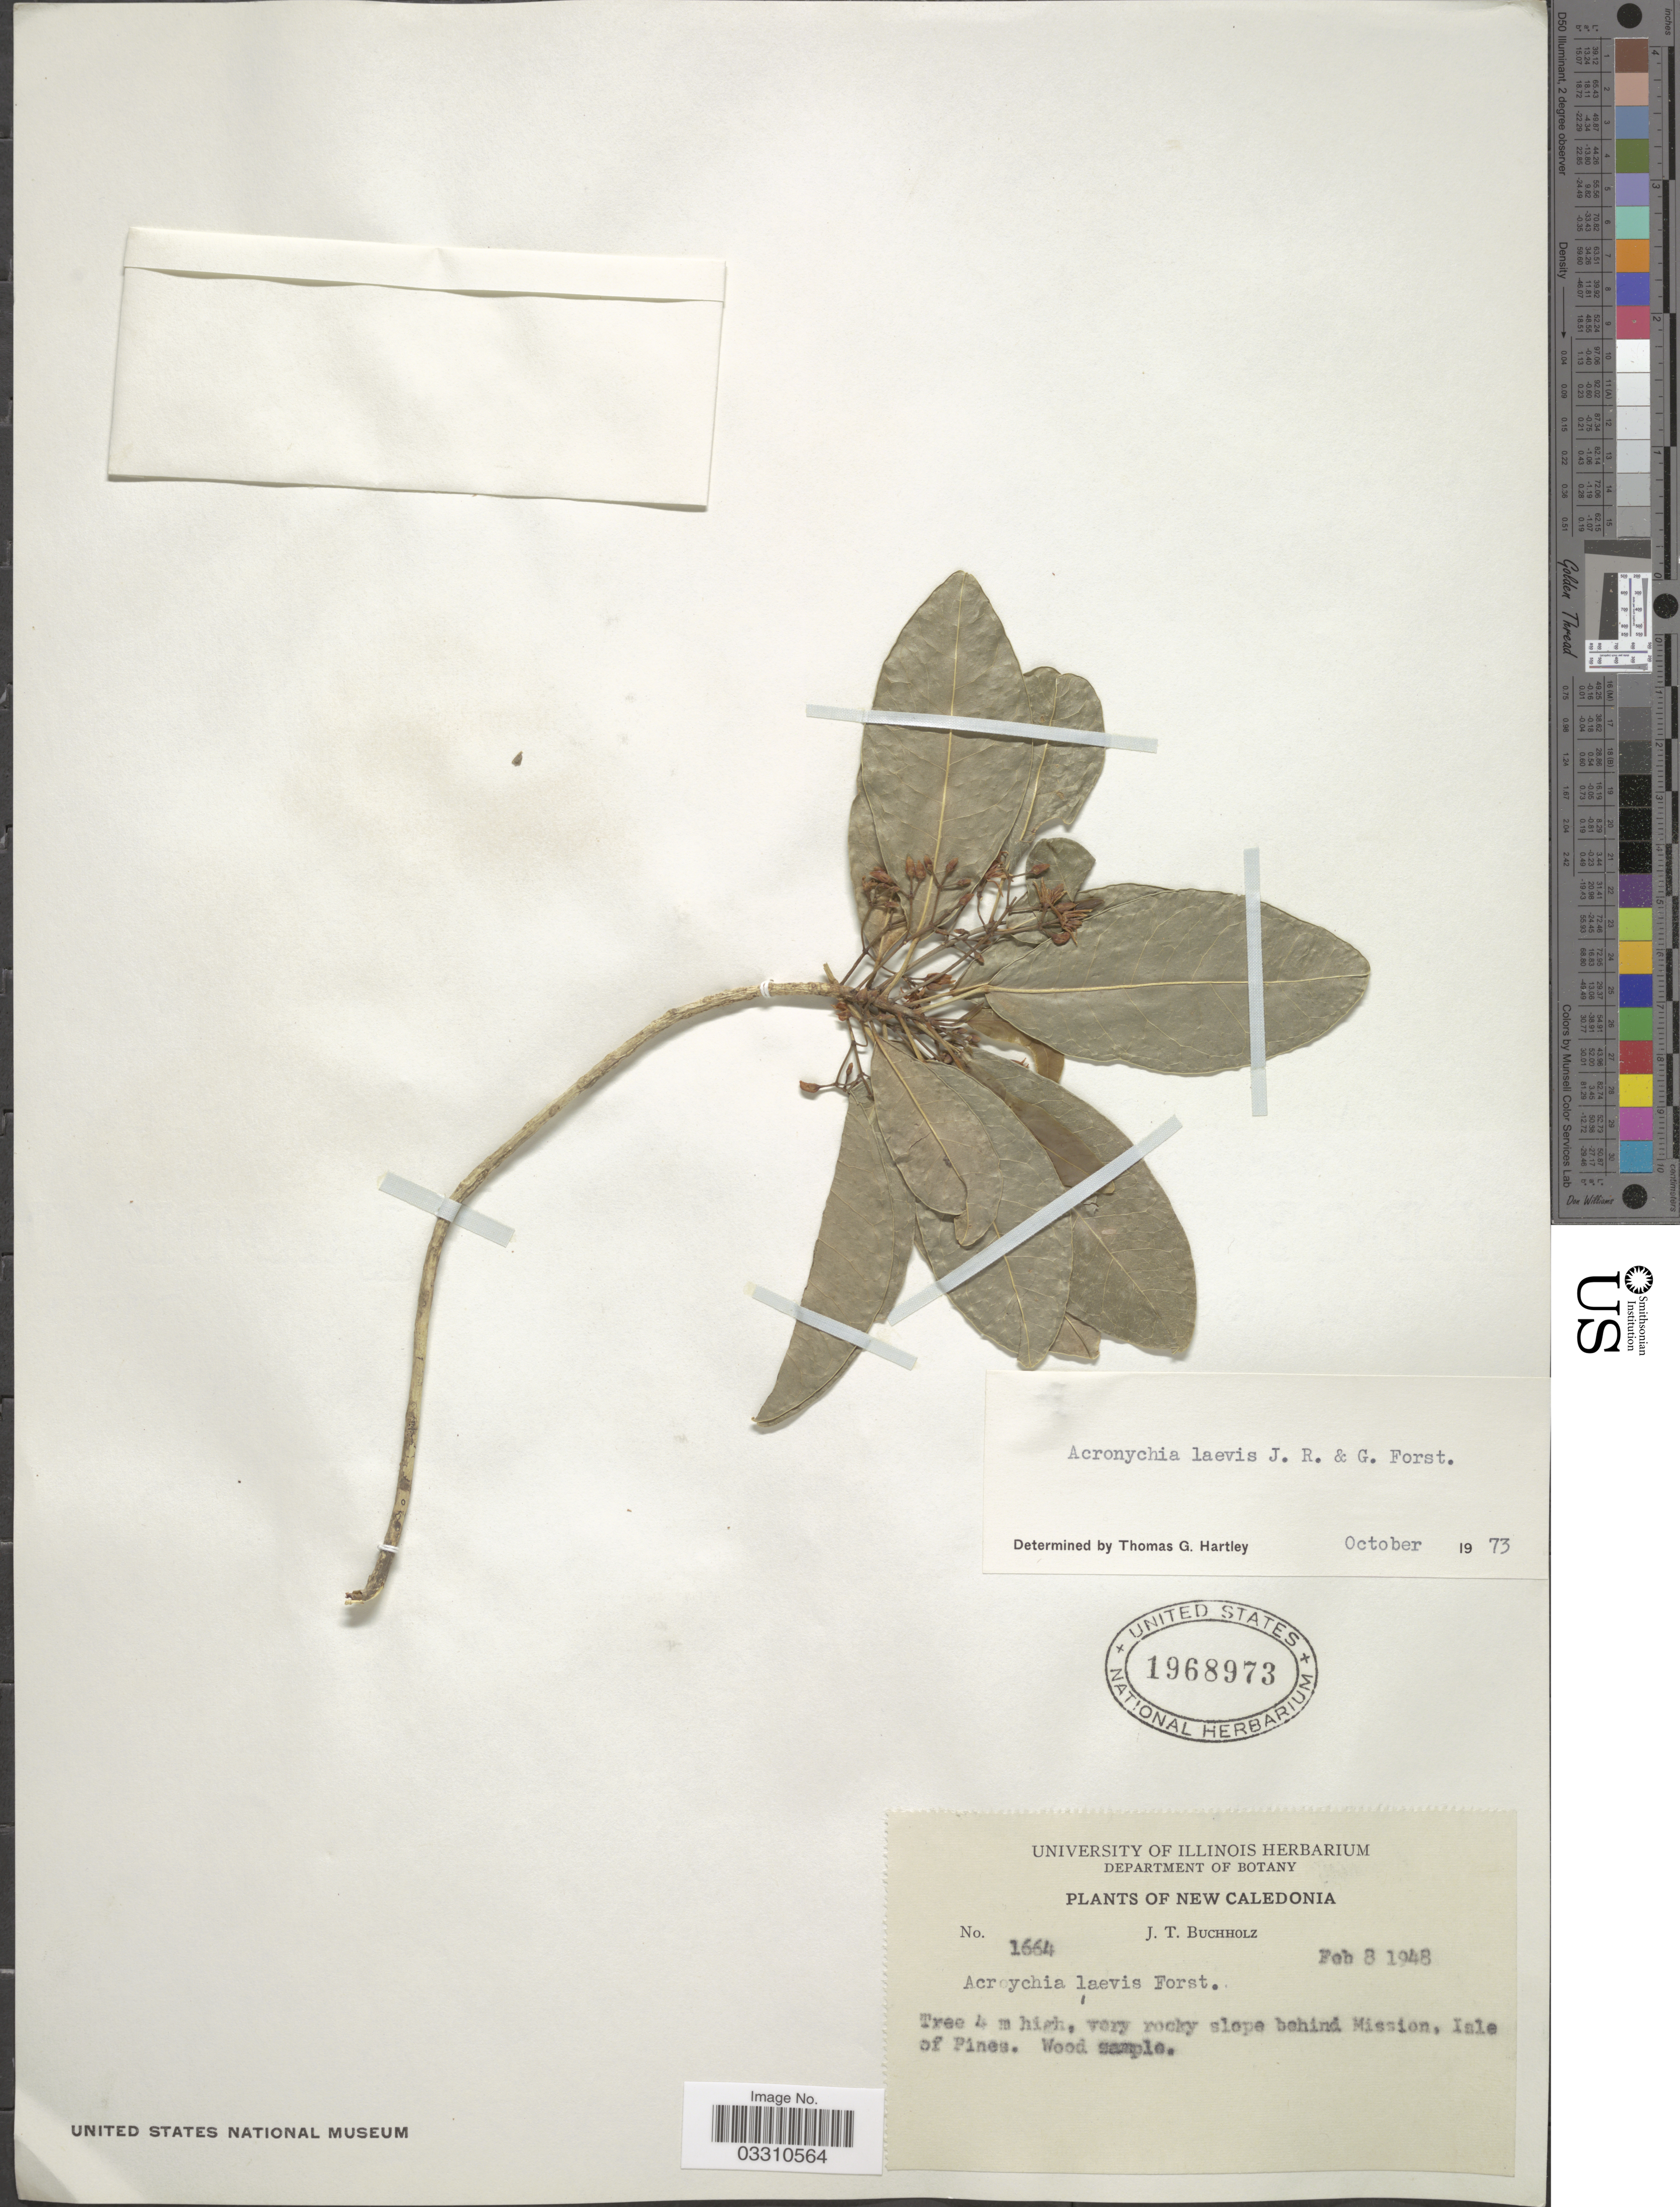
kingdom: Plantae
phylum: Tracheophyta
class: Magnoliopsida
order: Sapindales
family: Rutaceae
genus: Acronychia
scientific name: Acronychia laevis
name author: J.R. Forst. & G. Forst.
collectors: J. T. Buchholz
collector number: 1664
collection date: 1948-02-08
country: New Caledonia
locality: Very rocky slope behind Mission, Isle of Pines.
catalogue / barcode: US 1968973